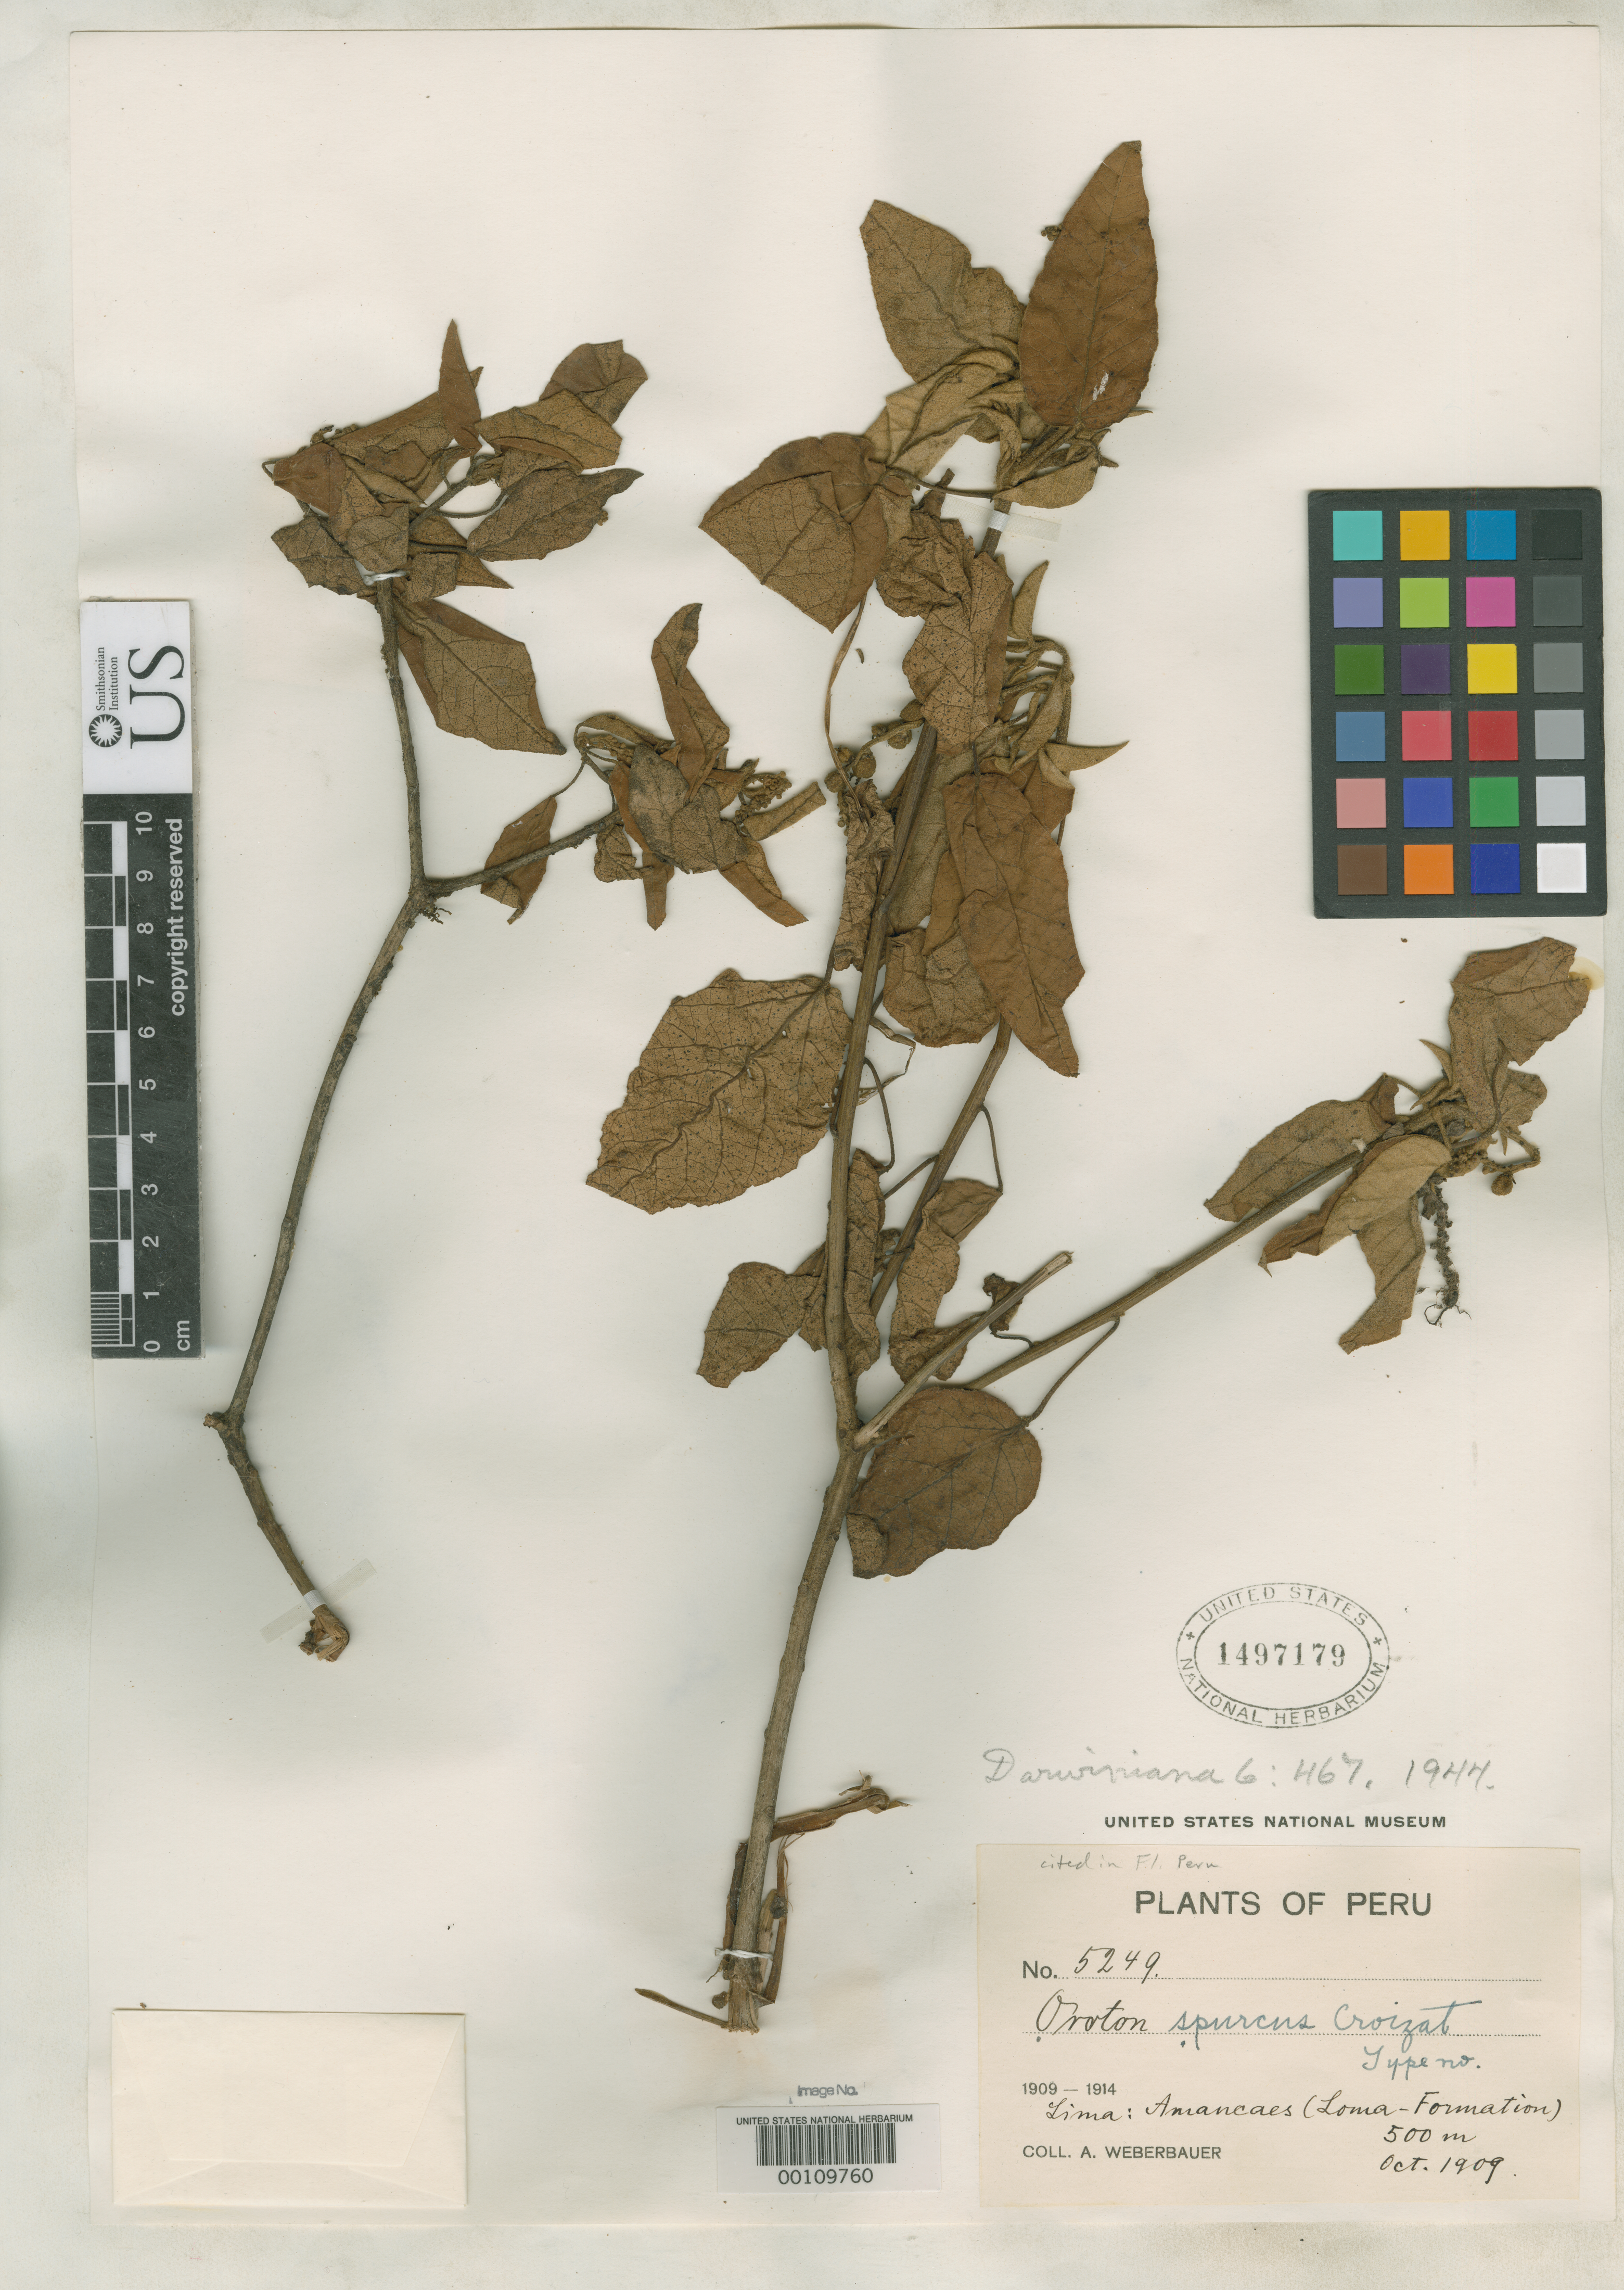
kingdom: Plantae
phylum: Tracheophyta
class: Magnoliopsida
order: Malpighiales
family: Euphorbiaceae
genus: Croton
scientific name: Croton spurcus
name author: Croizat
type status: Type Collection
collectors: A. Weberbauer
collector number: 5249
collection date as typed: Oct 1909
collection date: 1909-10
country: Peru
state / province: Lima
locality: Amancaes, Loma Formation.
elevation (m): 500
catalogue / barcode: US 1497179